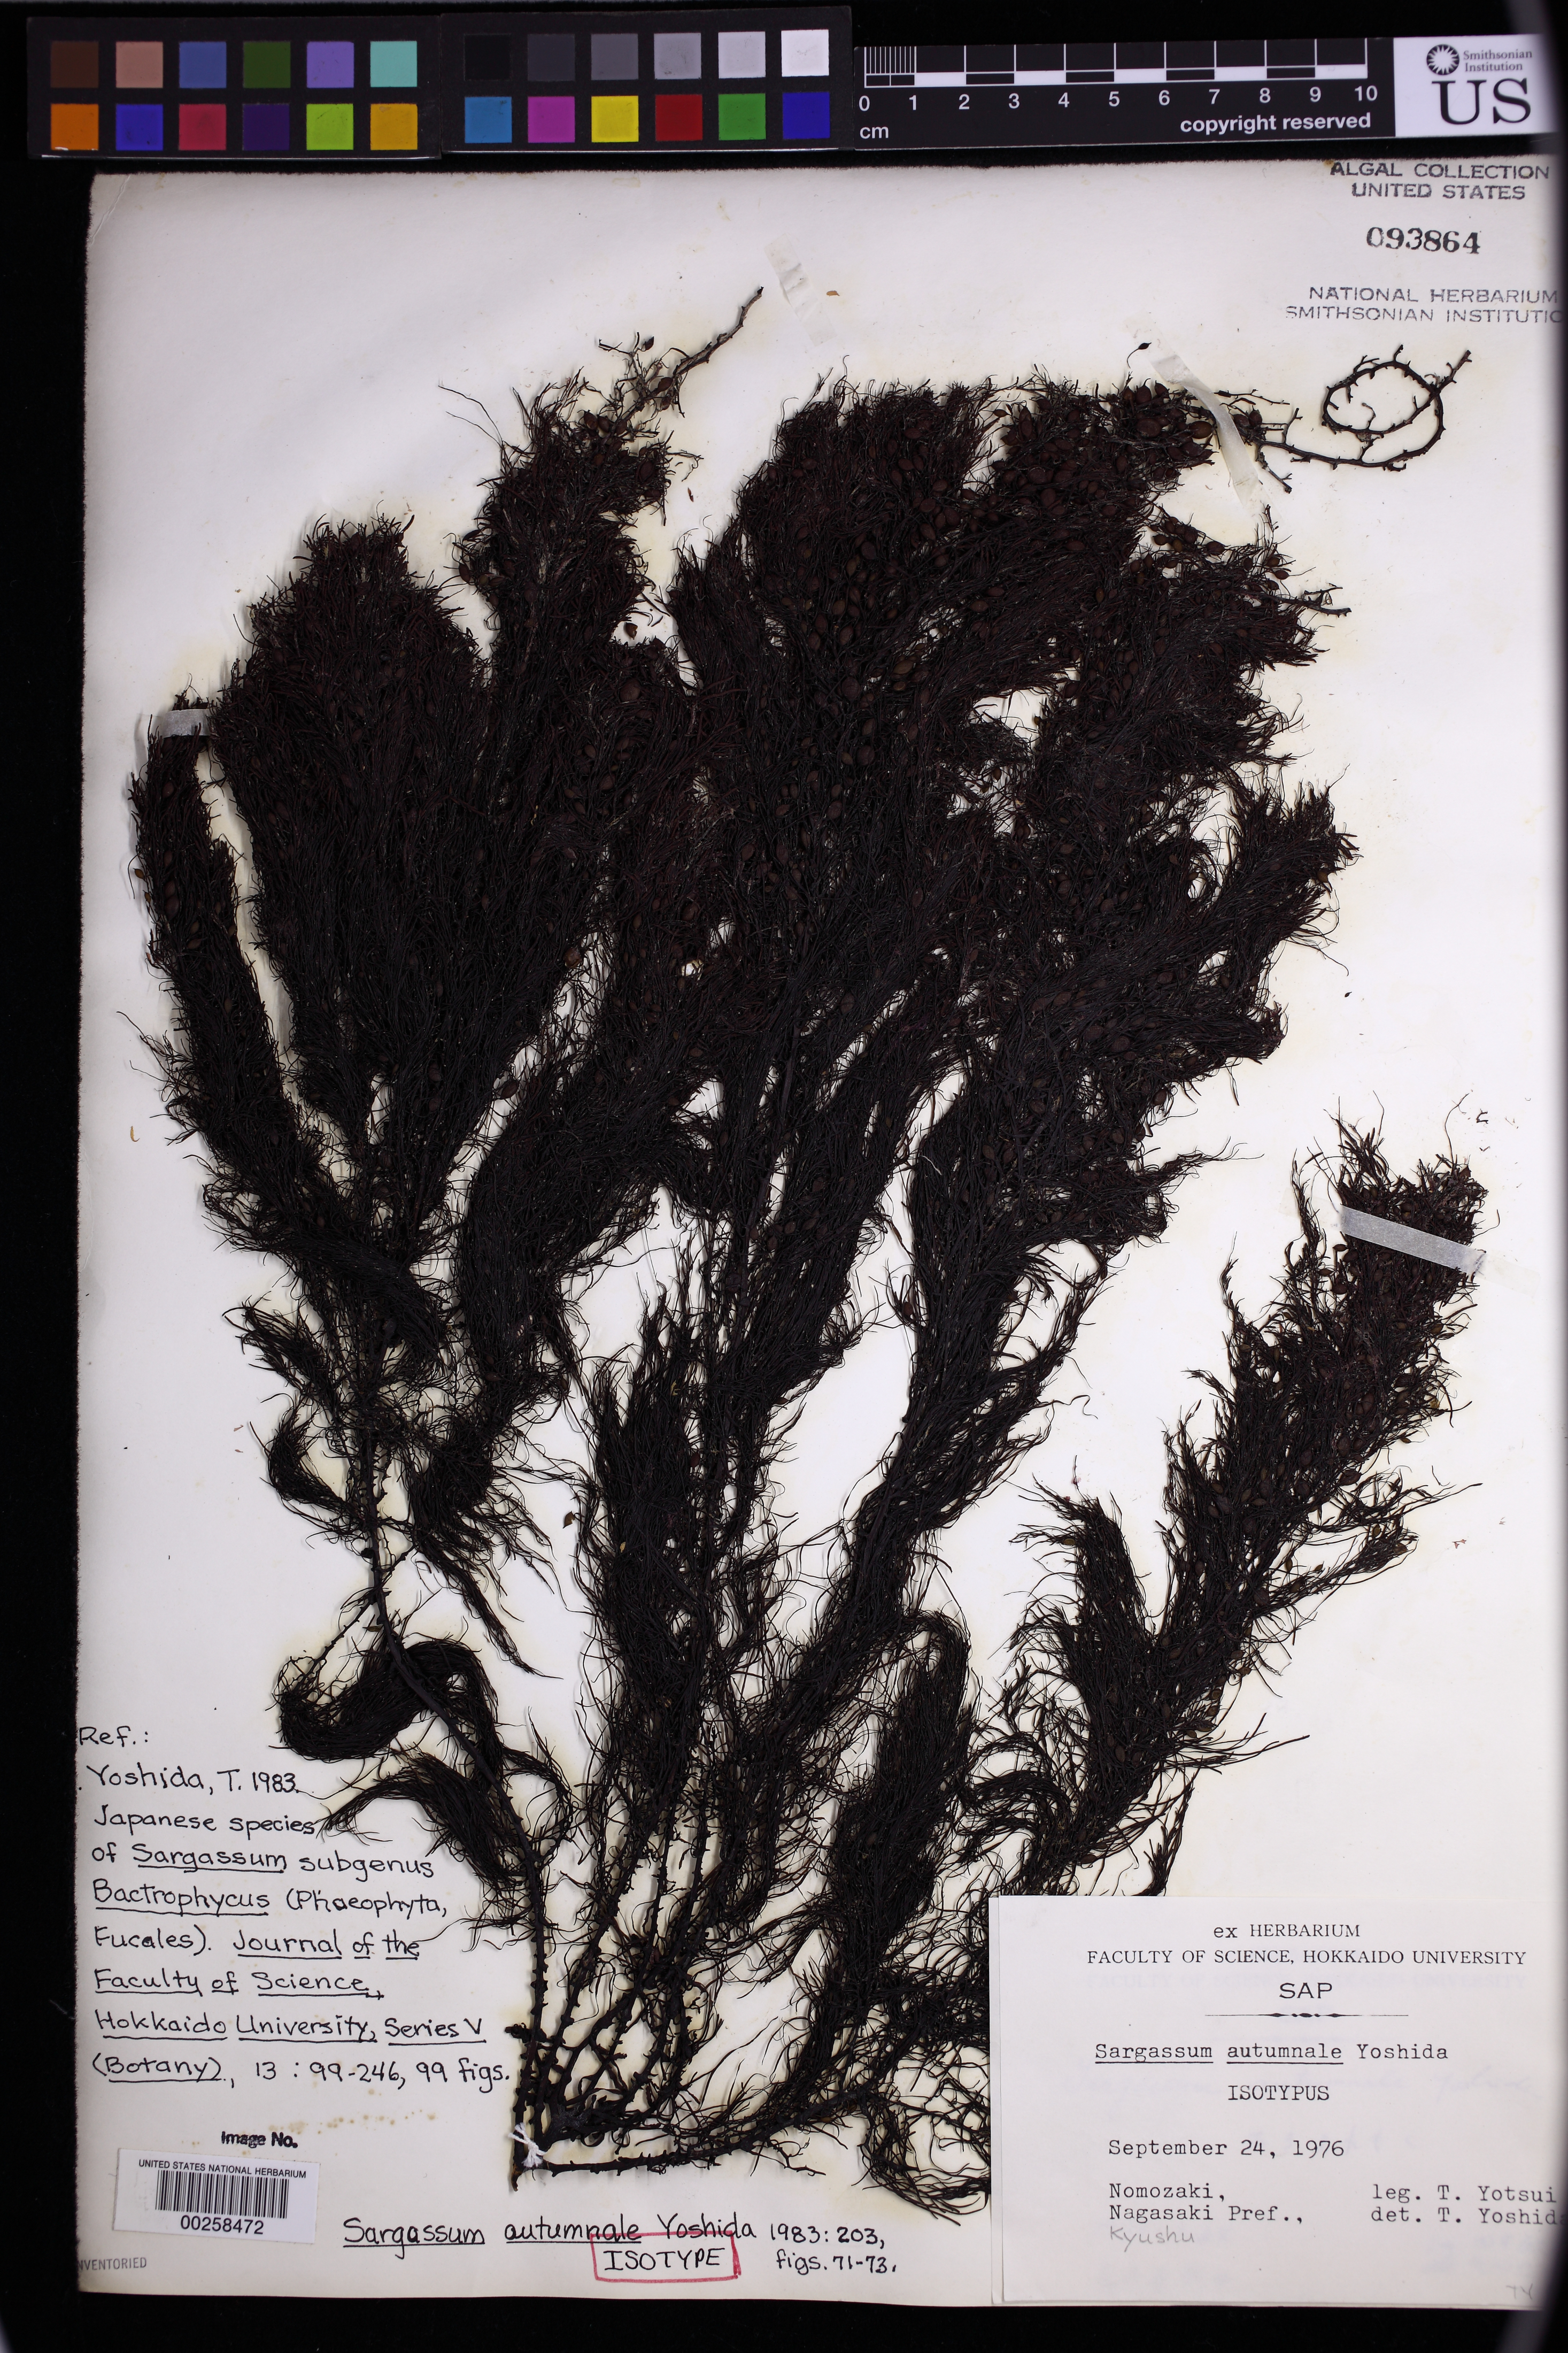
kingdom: Chromista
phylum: Ochrophyta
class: Phaeophyceae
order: Fucales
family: Sargassaceae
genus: Sargassum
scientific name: Sargassum autumnale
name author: Yoshida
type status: Isotype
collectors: T. Yotsui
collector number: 614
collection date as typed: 24 Sep 1976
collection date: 1976-09-24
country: Japan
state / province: Nagasaki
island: Kyushu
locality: Nomozaki.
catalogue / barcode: US 93864